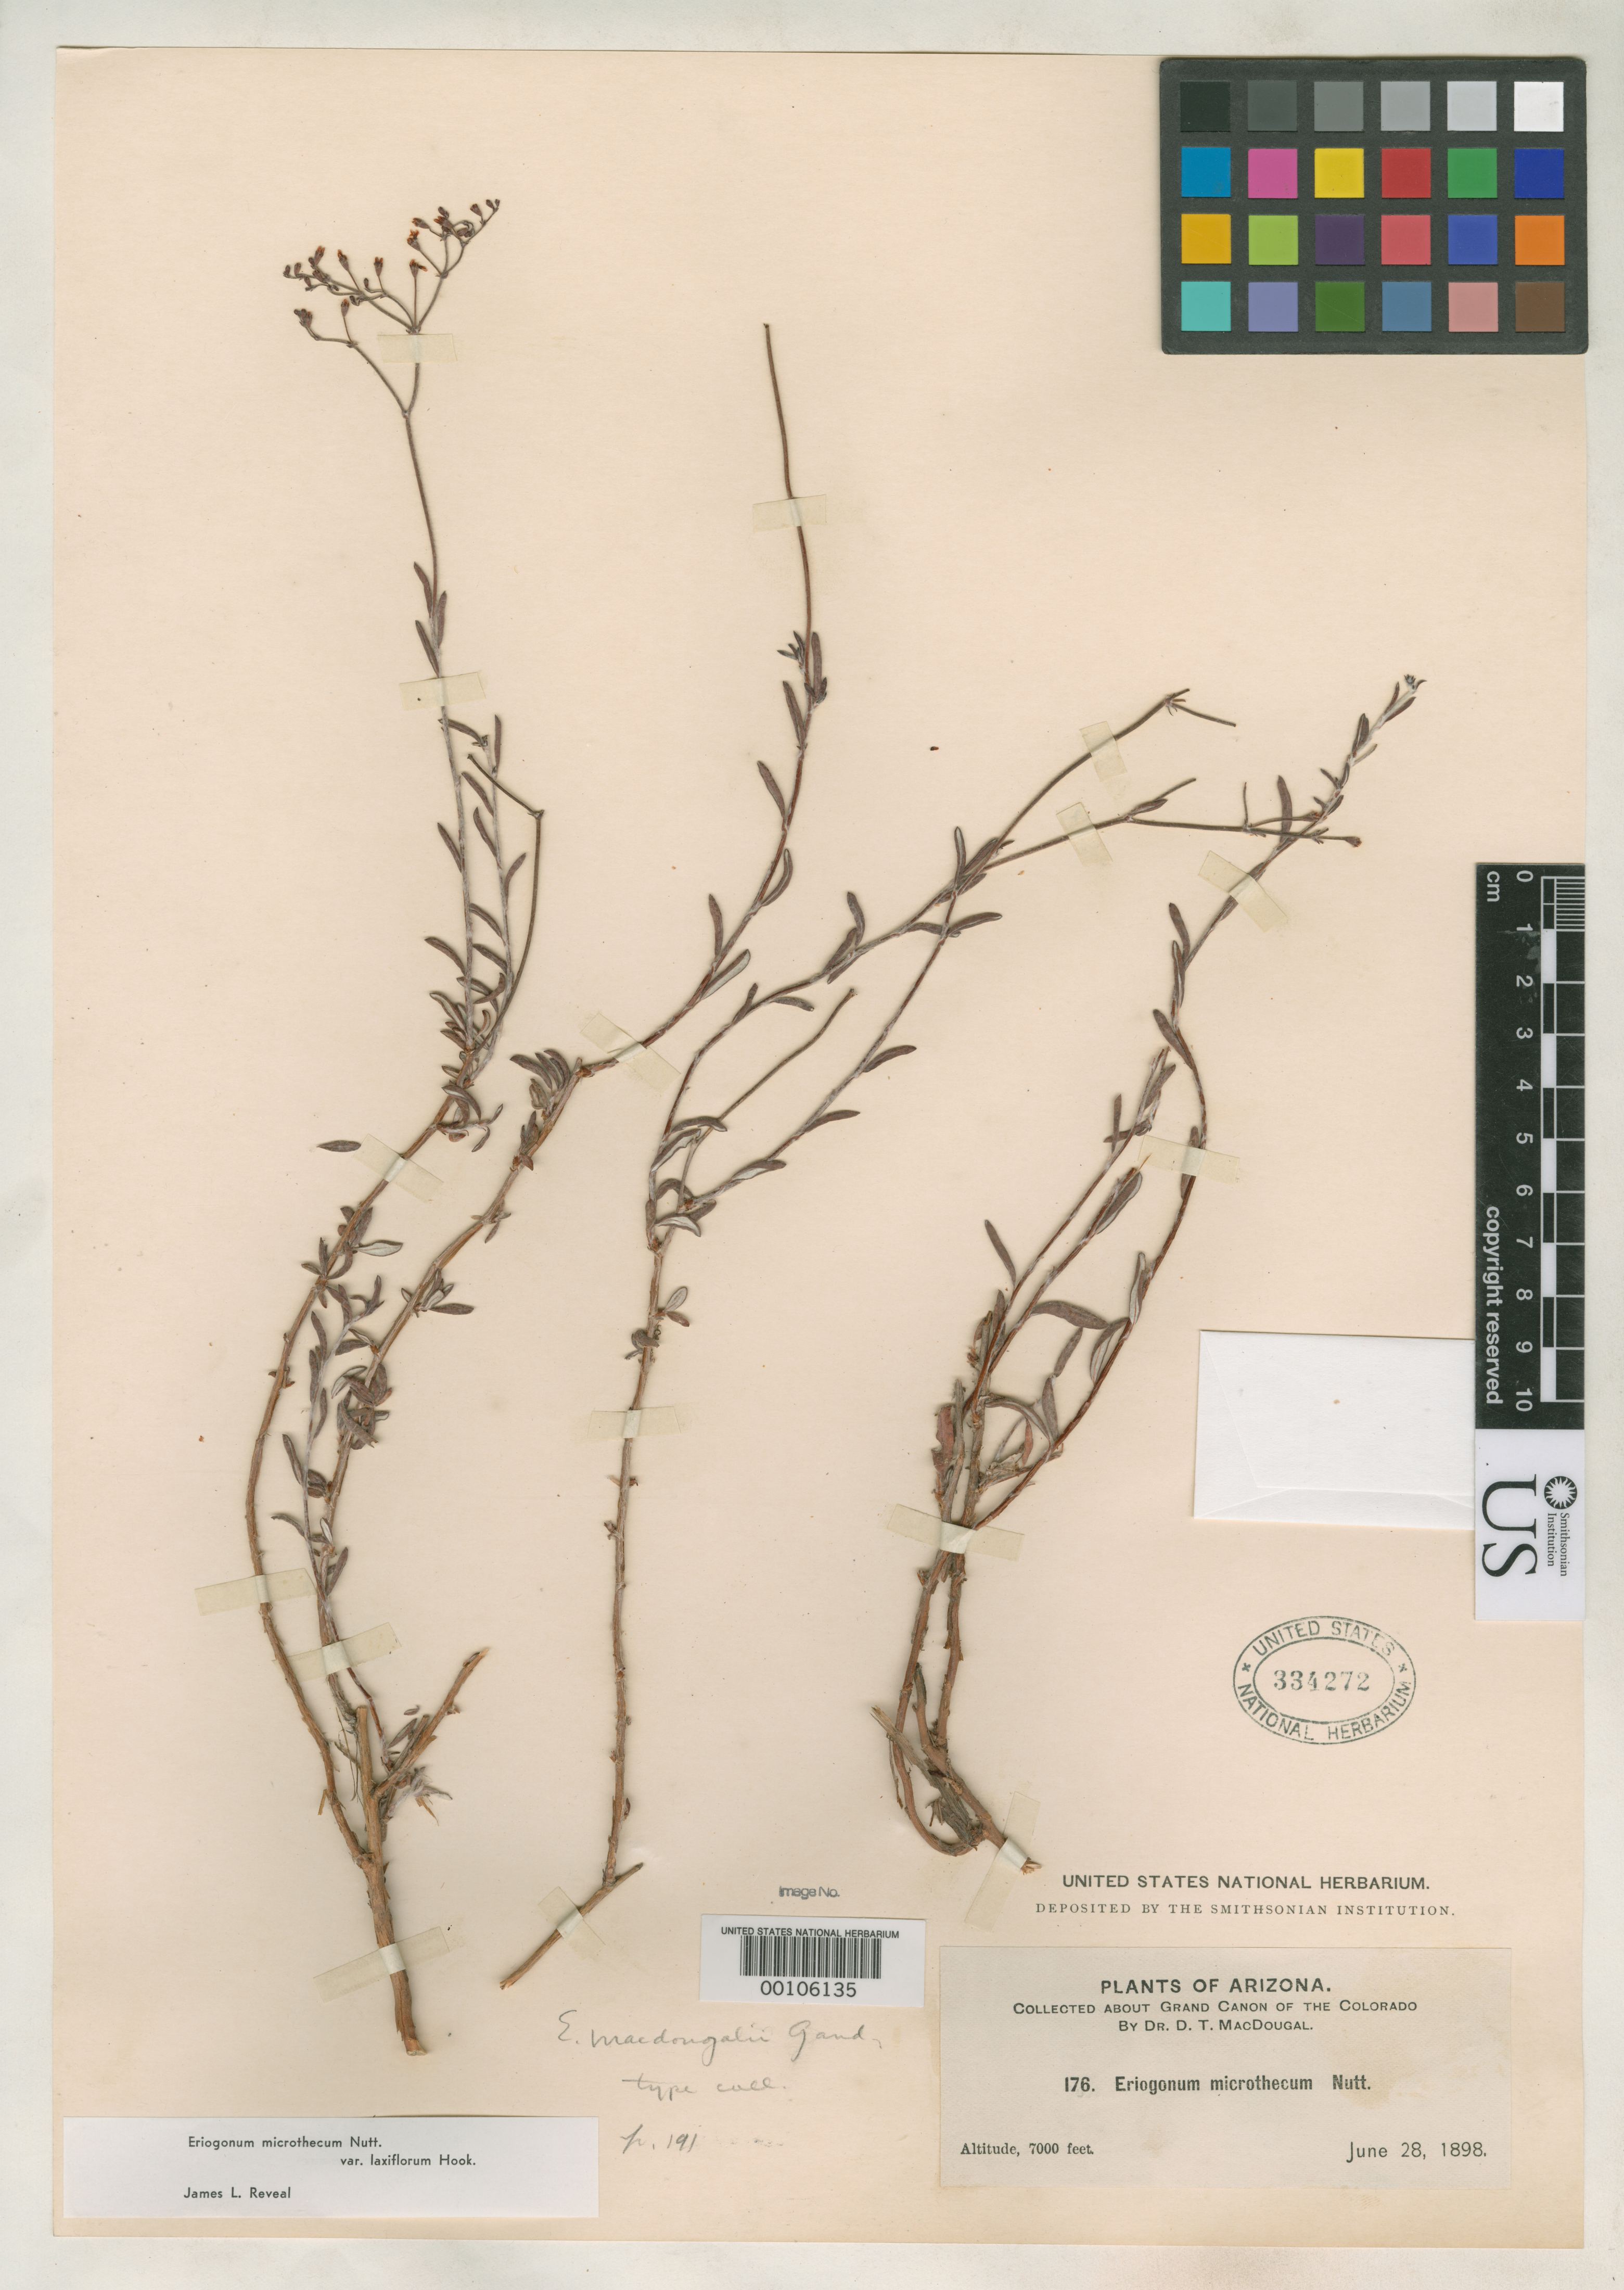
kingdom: Plantae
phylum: Tracheophyta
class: Magnoliopsida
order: Caryophyllales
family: Polygonaceae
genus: Eriogonum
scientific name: Eriogonum macdougalii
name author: Gand.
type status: Isotype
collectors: D. T. MacDougal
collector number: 176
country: United States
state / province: Arizona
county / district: Coconino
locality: Grand Canyon.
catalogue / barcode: US 334272